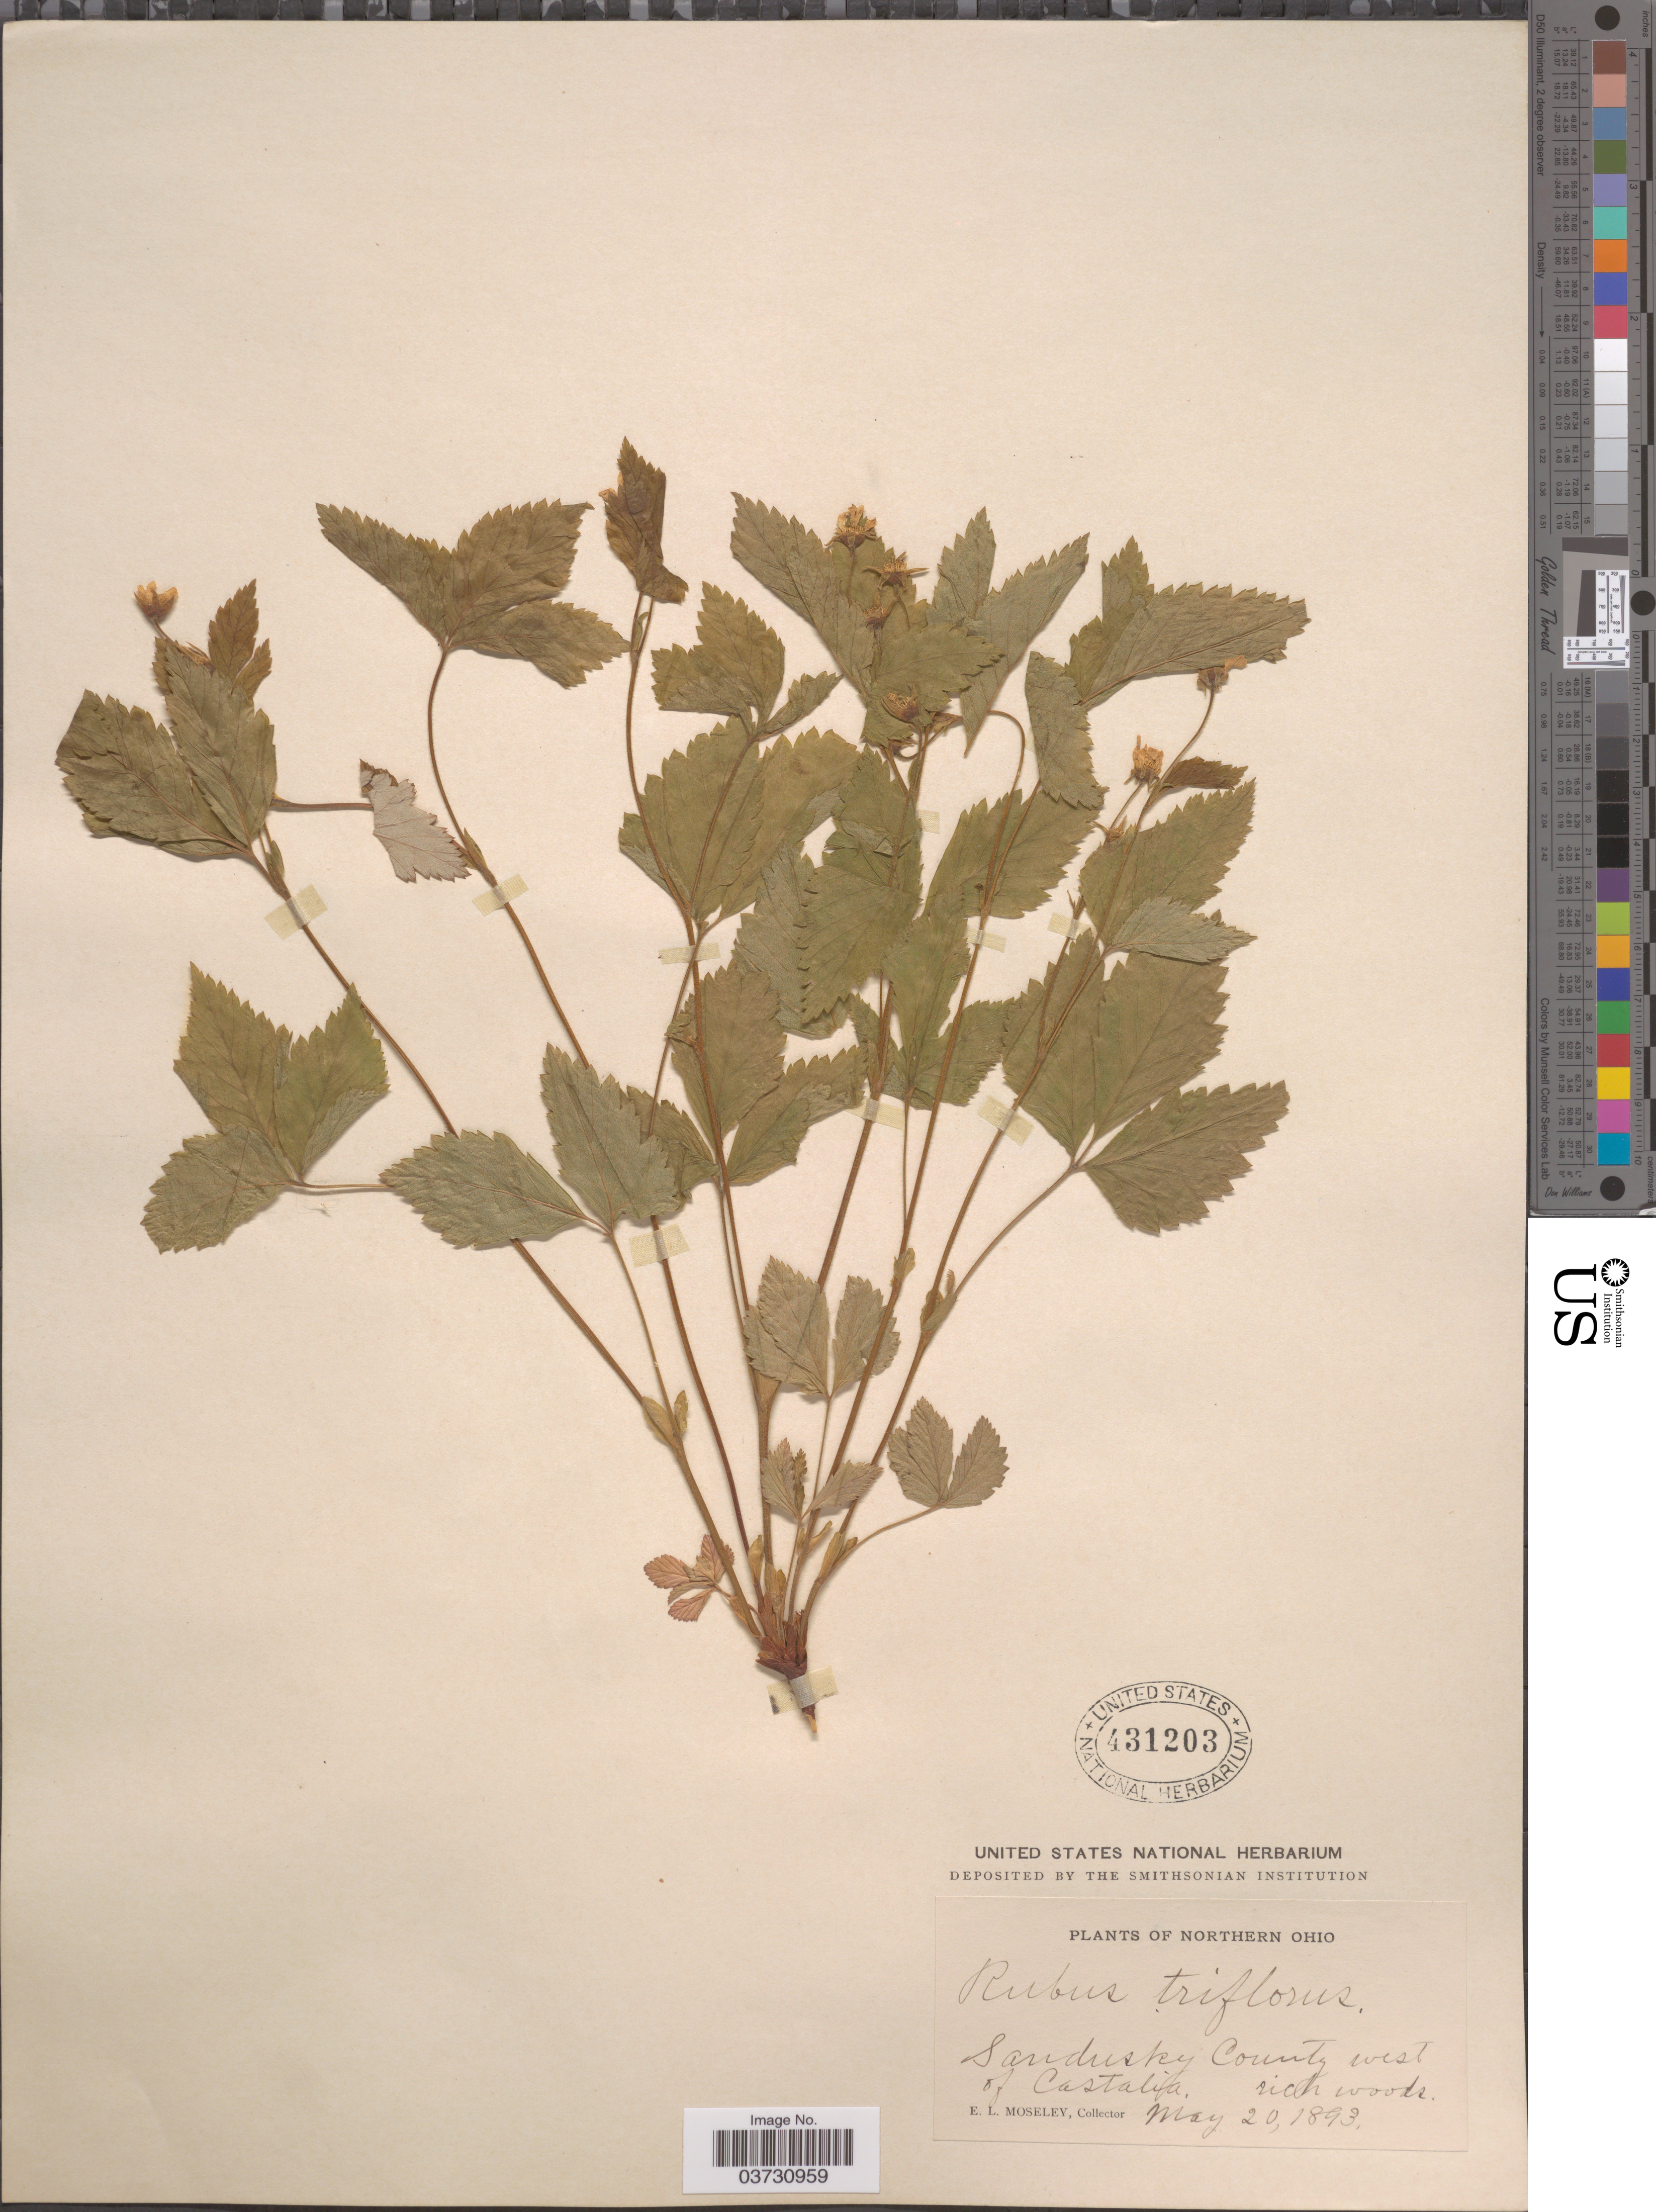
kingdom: Plantae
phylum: Tracheophyta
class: Magnoliopsida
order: Rosales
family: Rosaceae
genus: Rubus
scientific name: Rubus pubescens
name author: Raf.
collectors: E. Moseley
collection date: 1893-05-20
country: United States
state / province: Ohio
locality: Northern Ohio. Sandusky County west of Castalia.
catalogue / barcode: US 431203